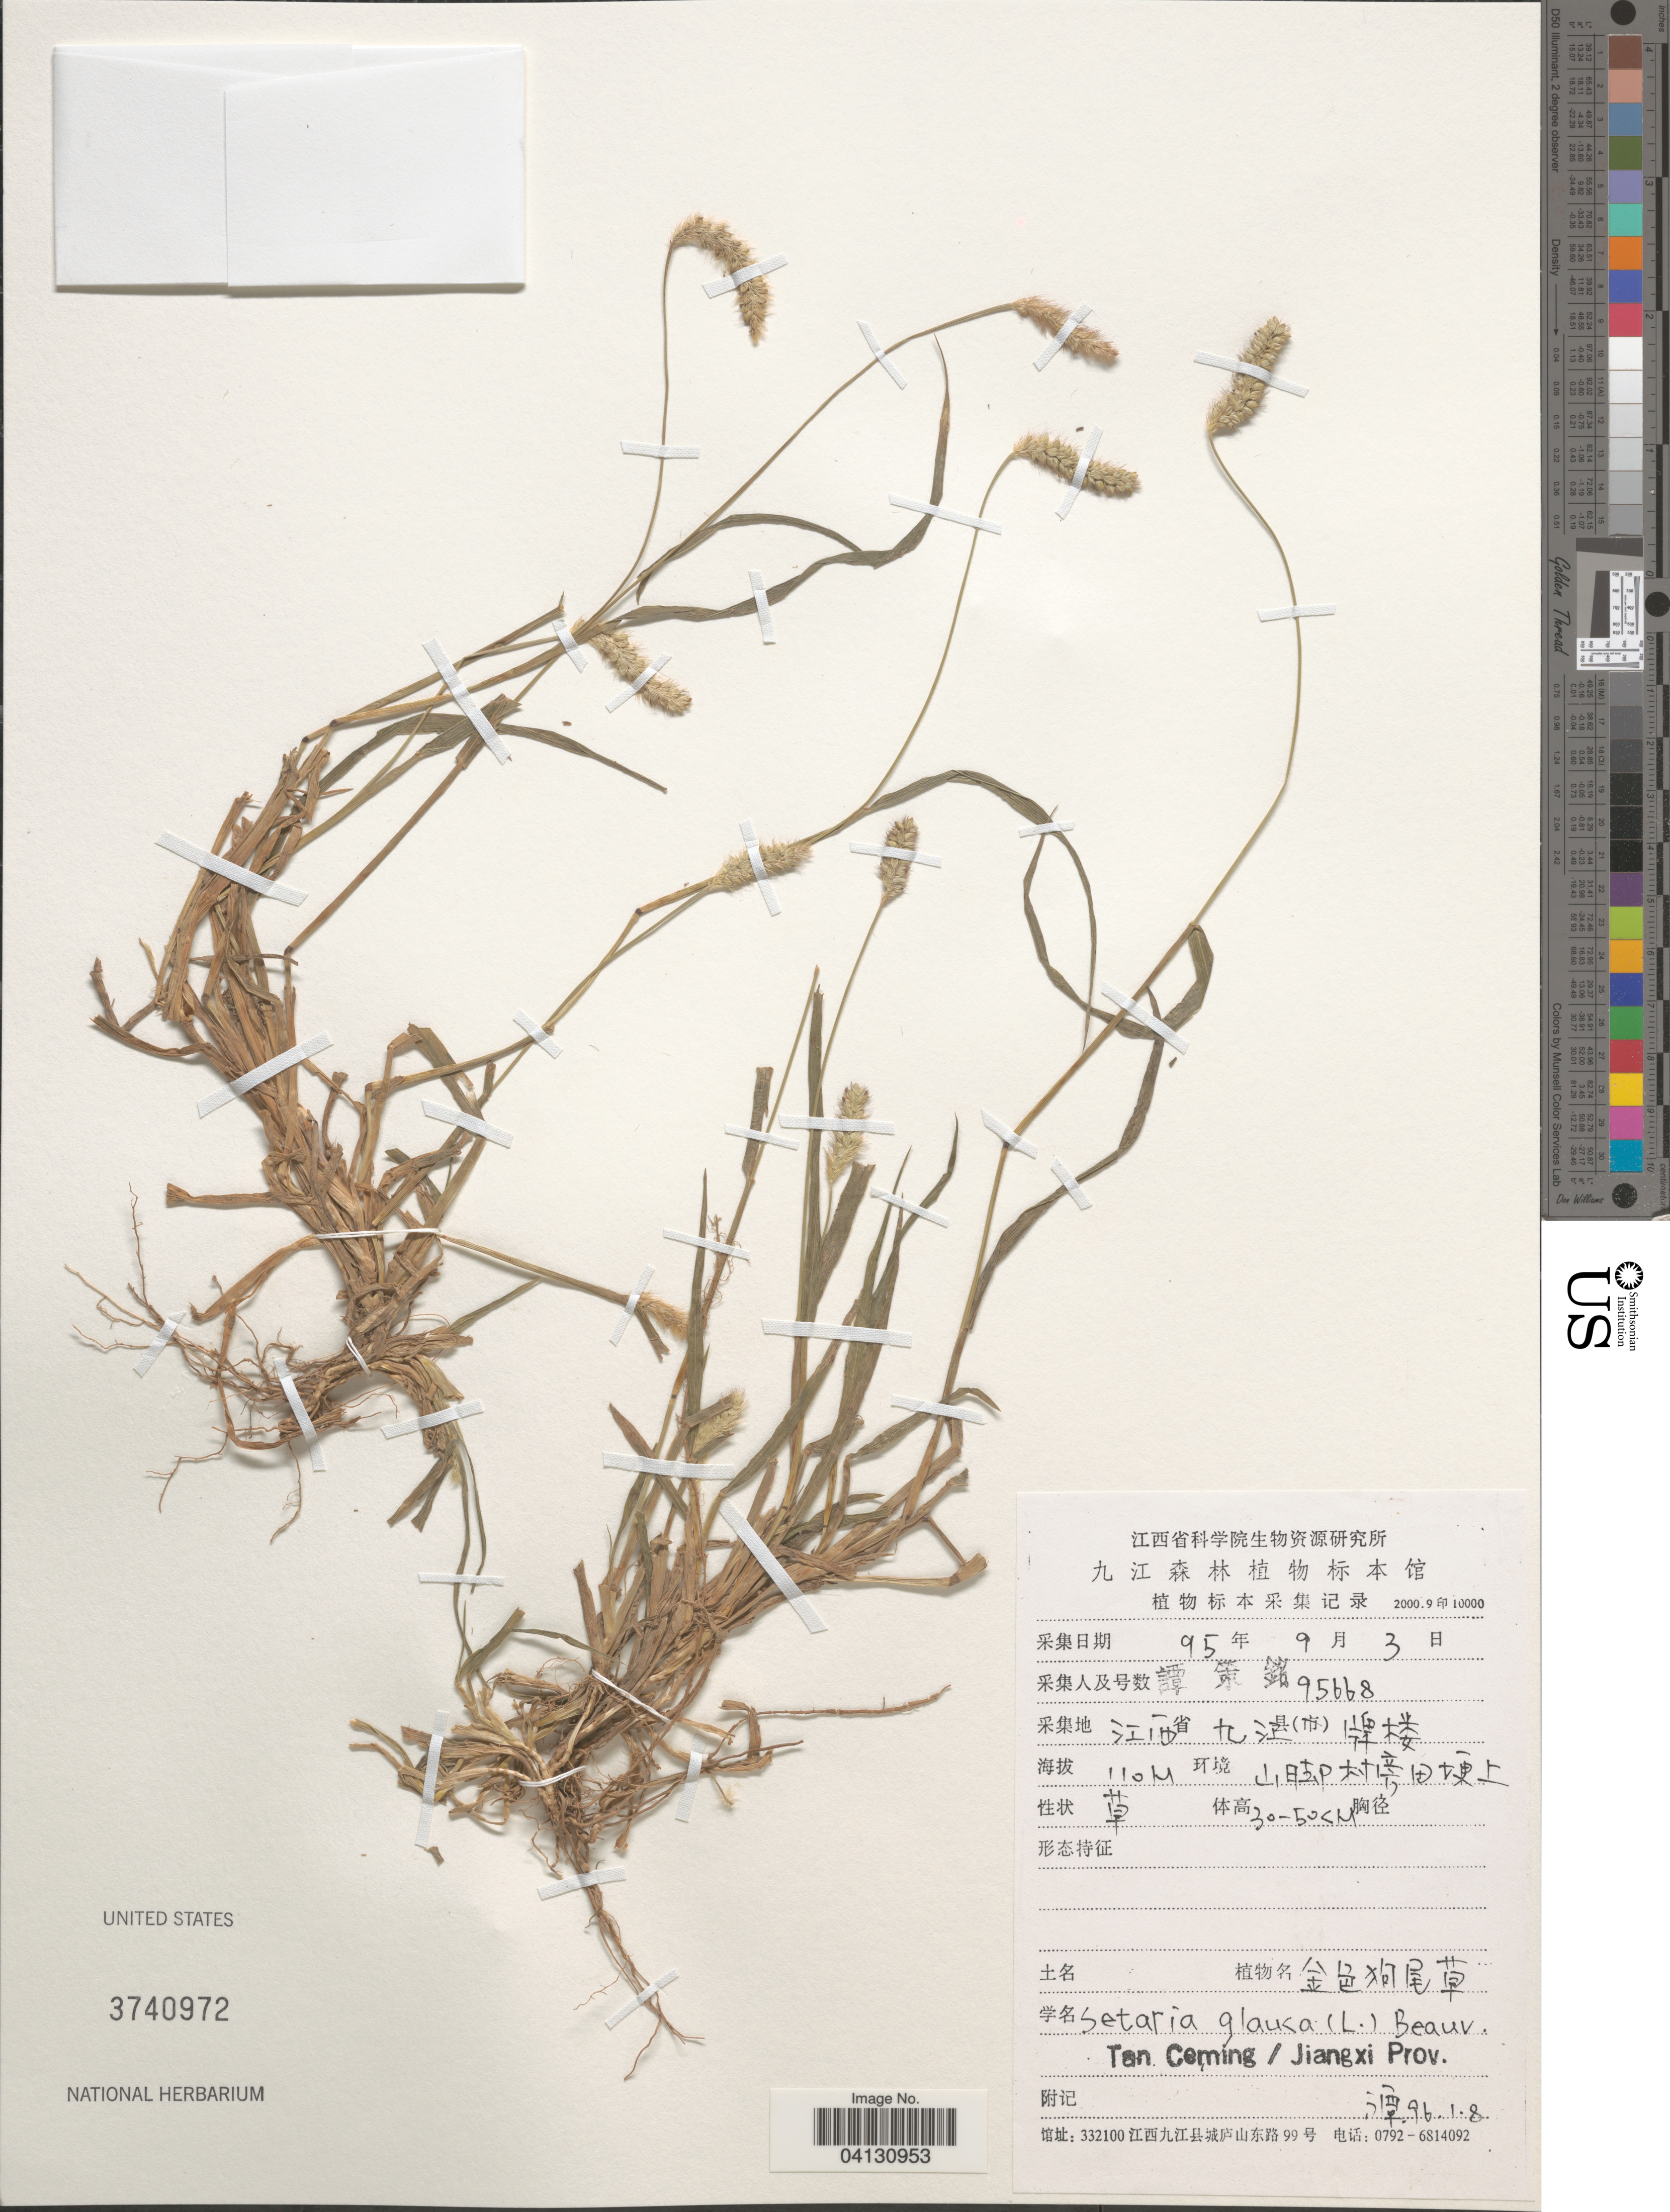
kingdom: Plantae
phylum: Tracheophyta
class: Liliopsida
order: Poales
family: Poaceae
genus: Setaria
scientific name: Setaria pumila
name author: (Poir.) Roem. & Schult.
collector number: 95668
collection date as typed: Transcribed d/m/y: 3/9/95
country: China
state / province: Jiangxi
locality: X. Tan Ceming.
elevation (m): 110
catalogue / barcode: US 3740972